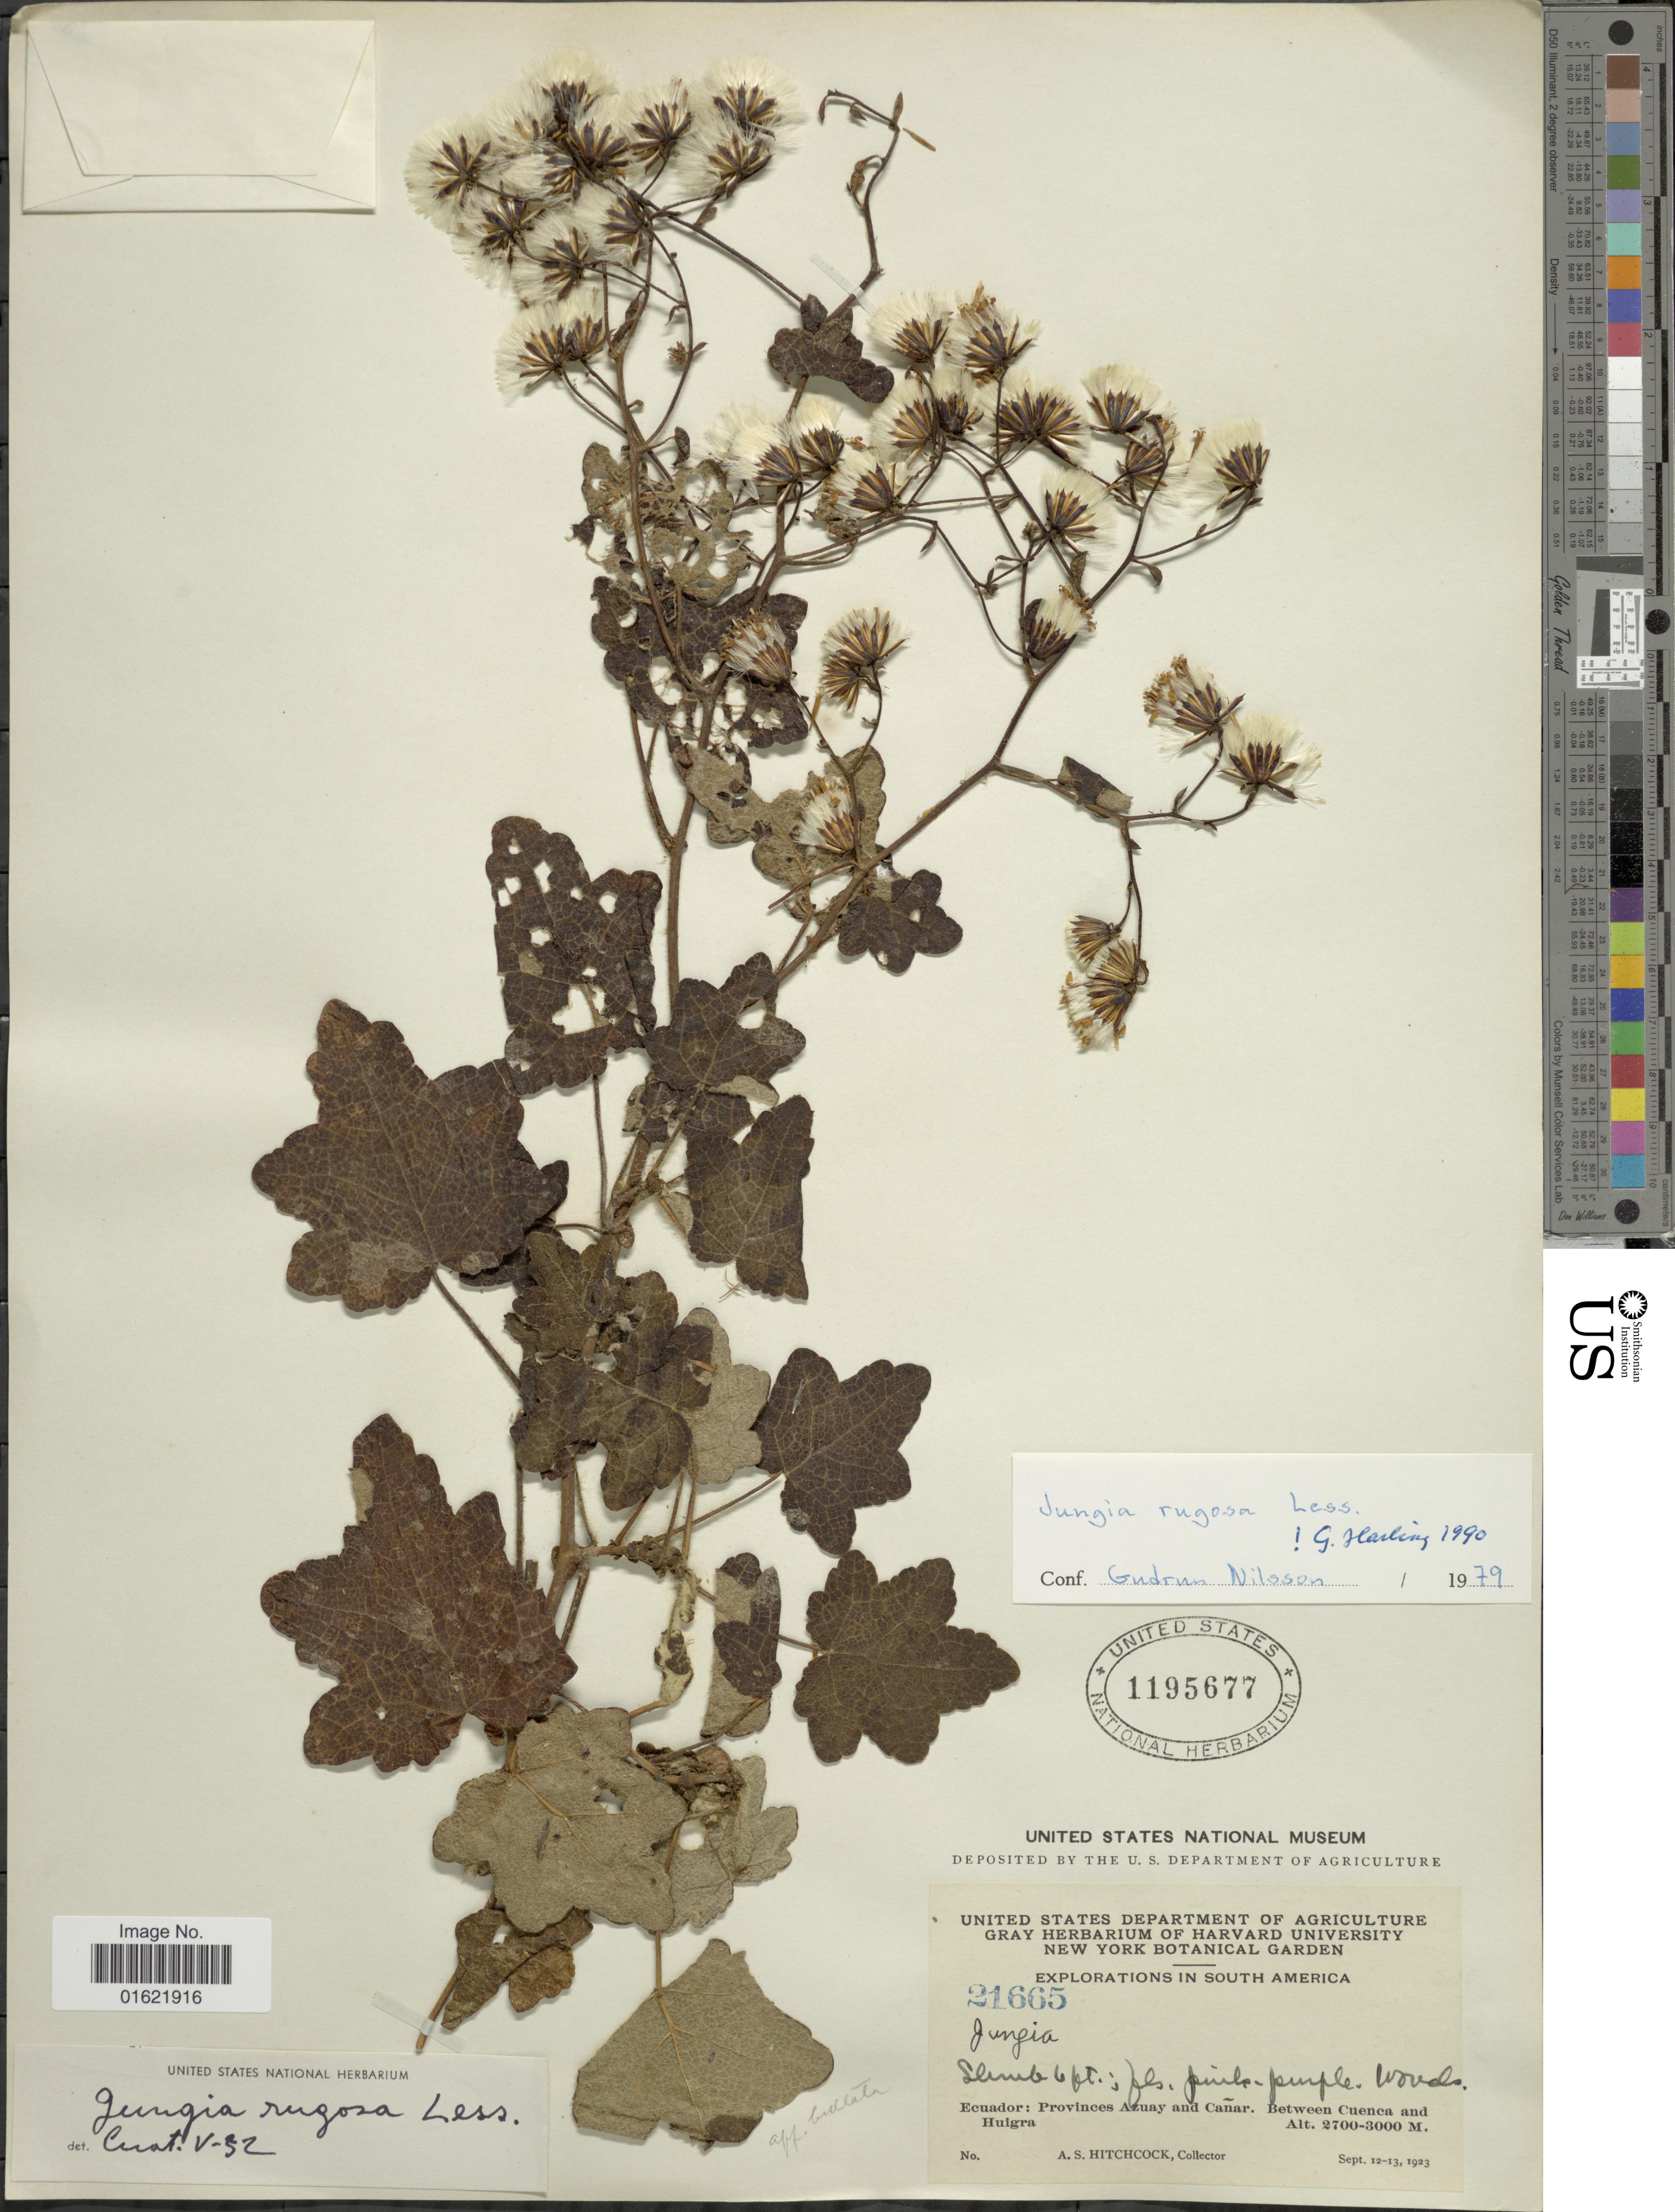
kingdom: Plantae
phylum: Tracheophyta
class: Magnoliopsida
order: Asterales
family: Asteraceae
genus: Jungia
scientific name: Jungia rugosa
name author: Less.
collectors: A. S. Hitchcock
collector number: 21665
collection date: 1923-09-12/1923-09-13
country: Ecuador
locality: Provinces Azuay and Canar. Between Cuenca and Huigra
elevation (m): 2700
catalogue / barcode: US 1195677